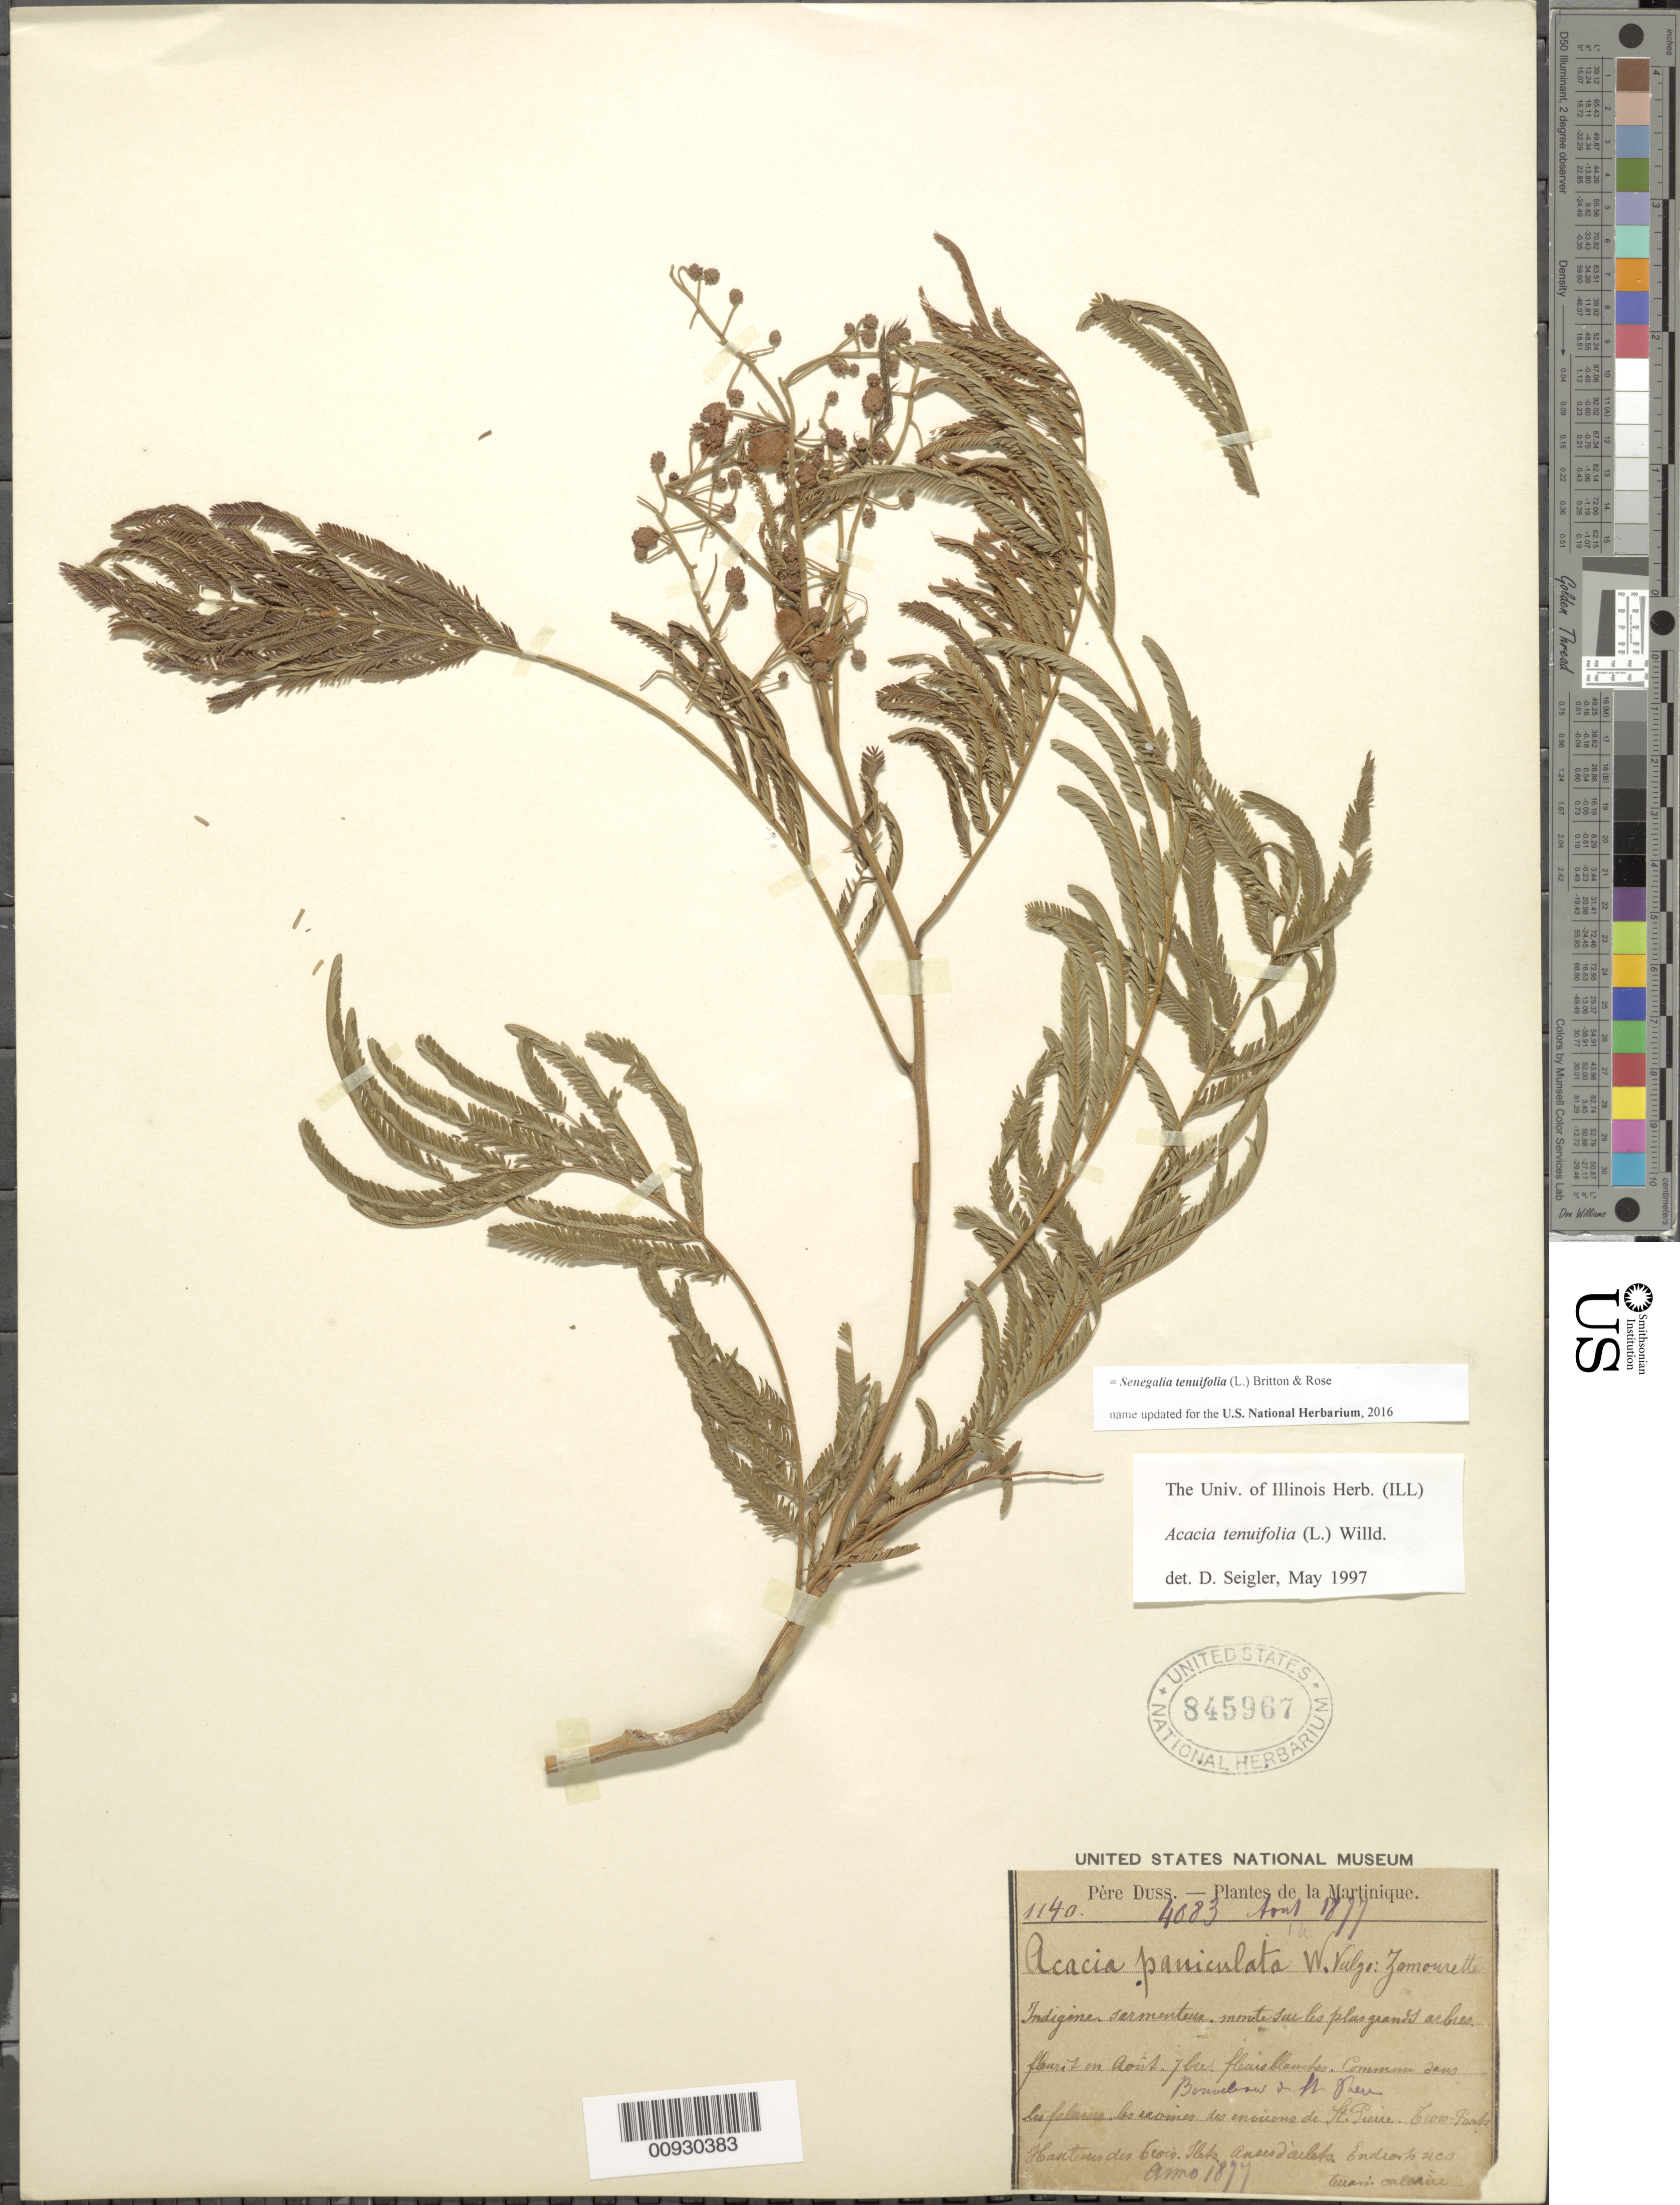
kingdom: Plantae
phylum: Tracheophyta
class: Magnoliopsida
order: Fabales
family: Fabaceae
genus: Senegalia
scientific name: Senegalia tenuifolia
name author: (L.) Britton & Rose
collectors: Père Duss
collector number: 4083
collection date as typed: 1877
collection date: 1877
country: Martinique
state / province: Saint-Pierre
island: Martinique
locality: les ravines environs de St. Pierre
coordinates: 0 N, 0 E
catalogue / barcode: US 845967